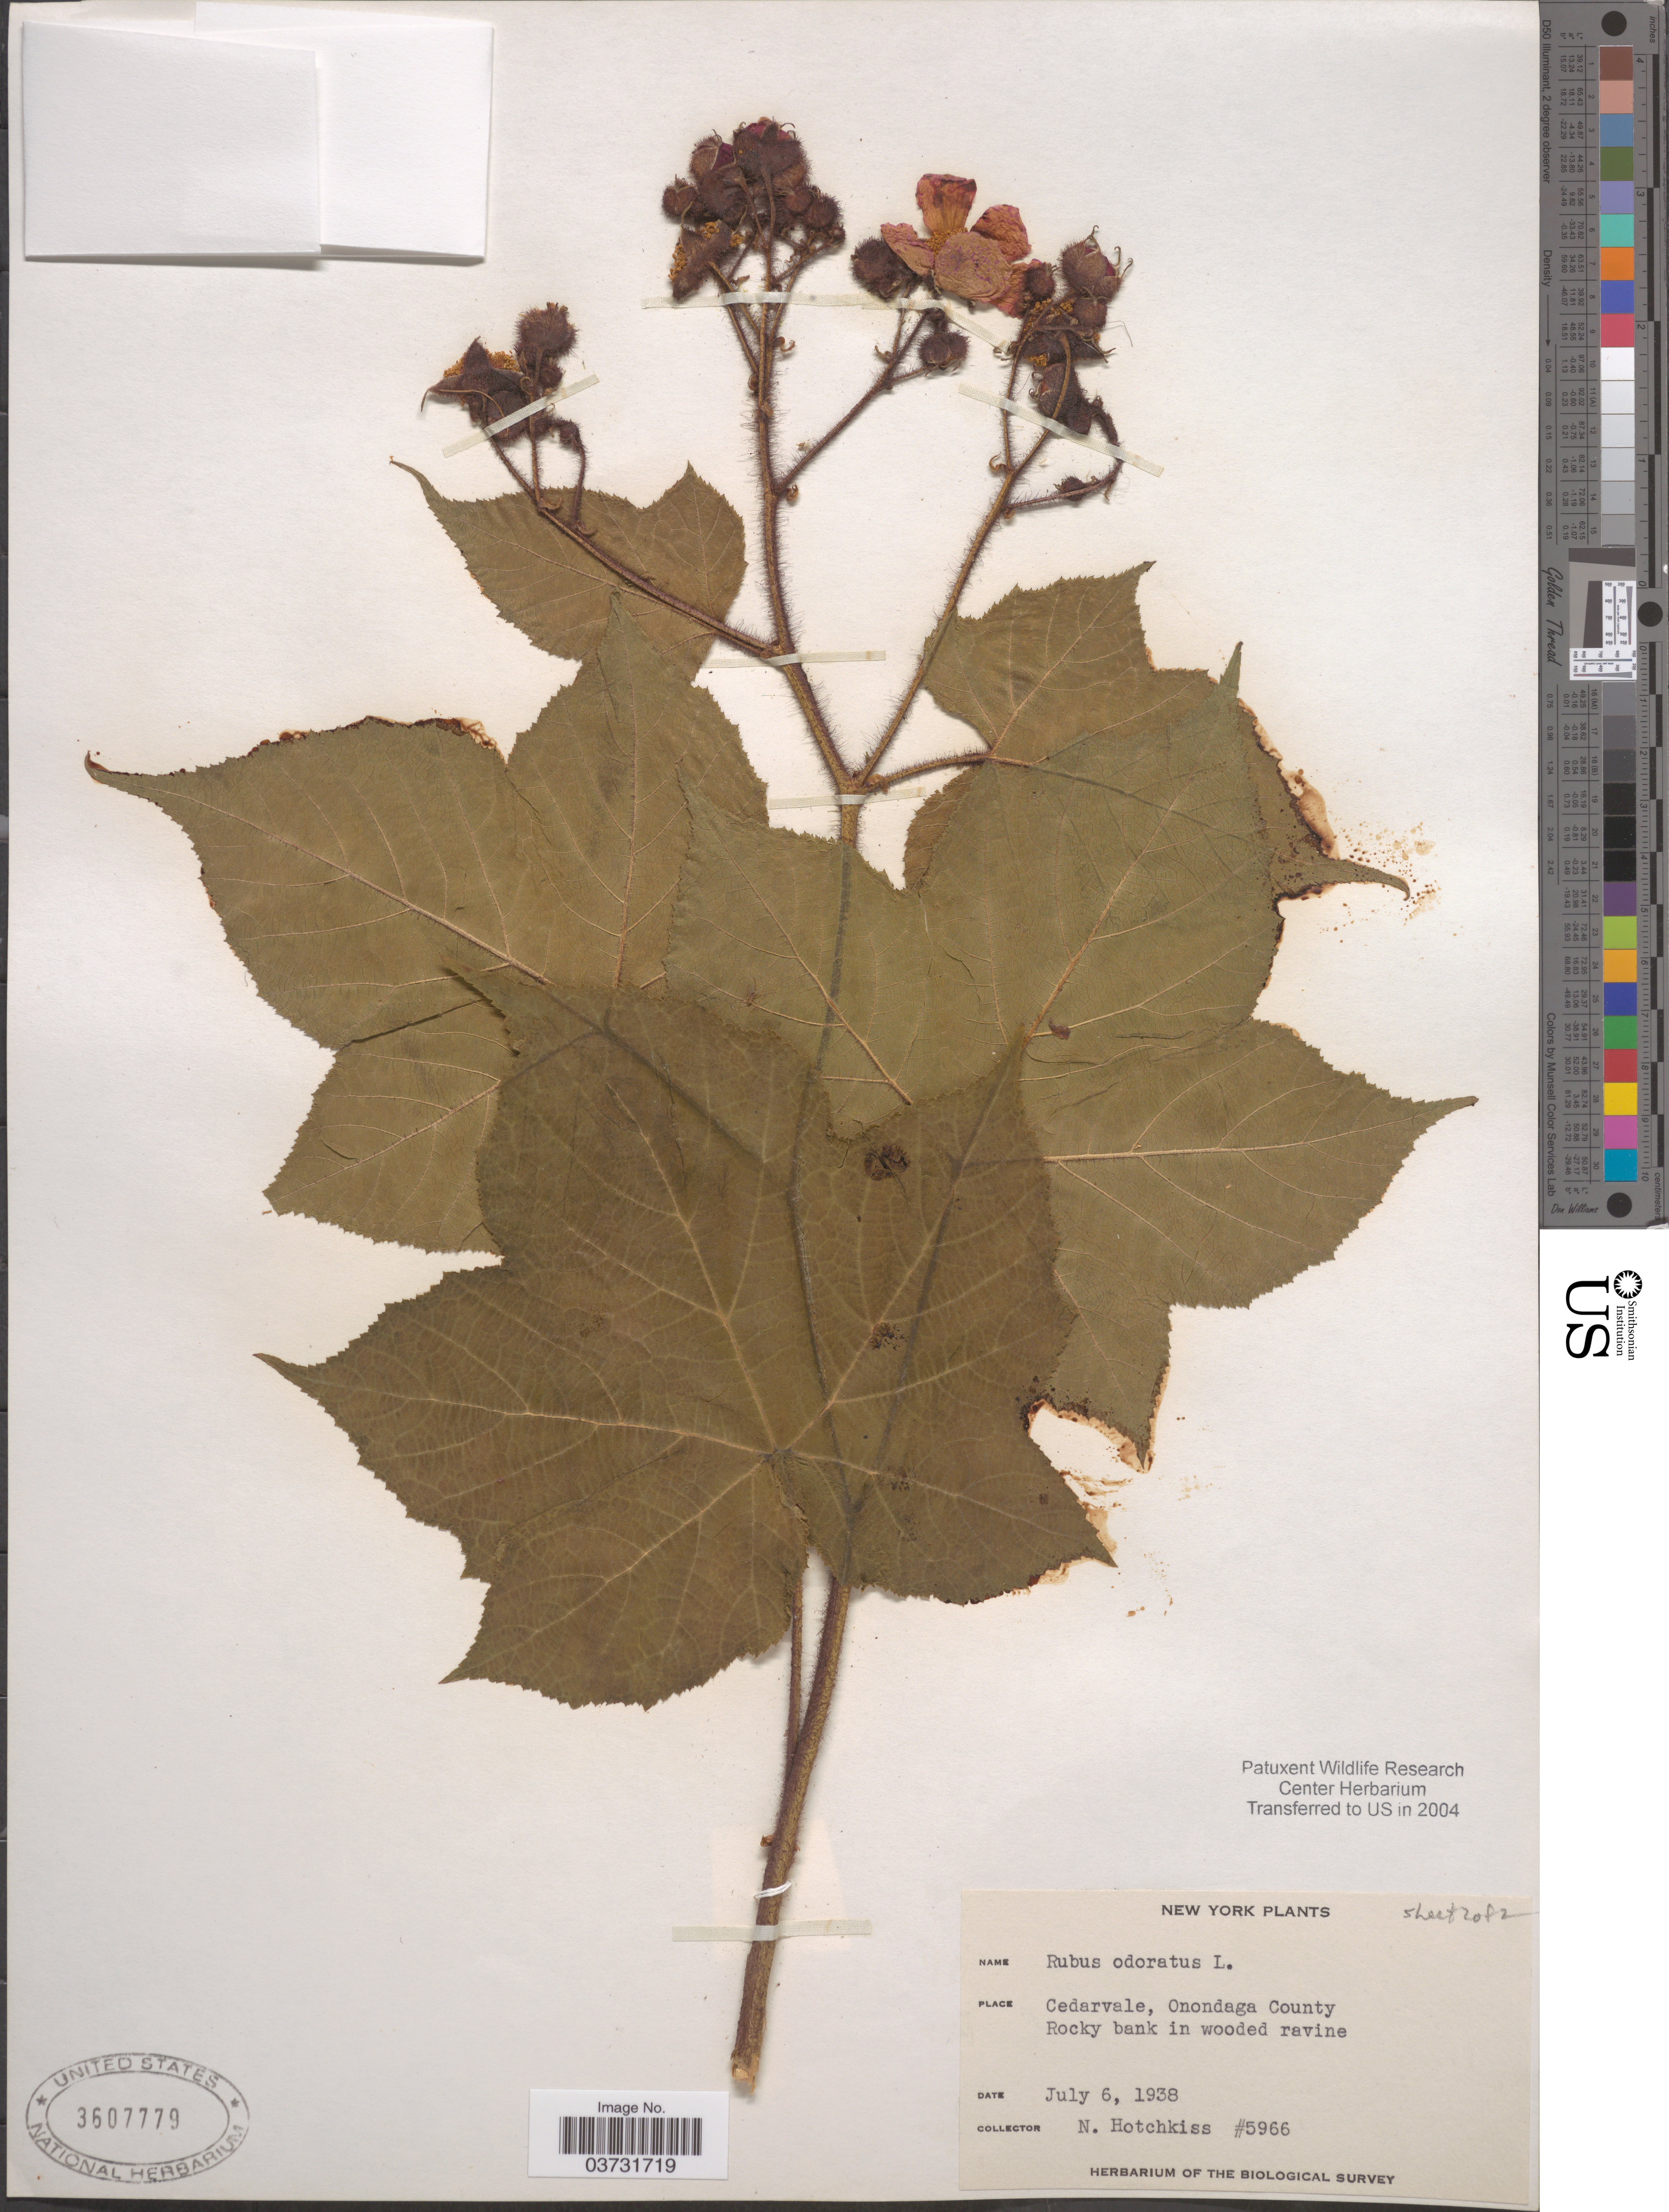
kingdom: Plantae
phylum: Tracheophyta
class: Magnoliopsida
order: Rosales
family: Rosaceae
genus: Rubus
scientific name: Rubus odoratus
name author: L.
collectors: N. Hotchkiss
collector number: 5966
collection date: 1938-07-06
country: United States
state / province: New York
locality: Cedarvale, Onondaga County.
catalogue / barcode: US 3607779